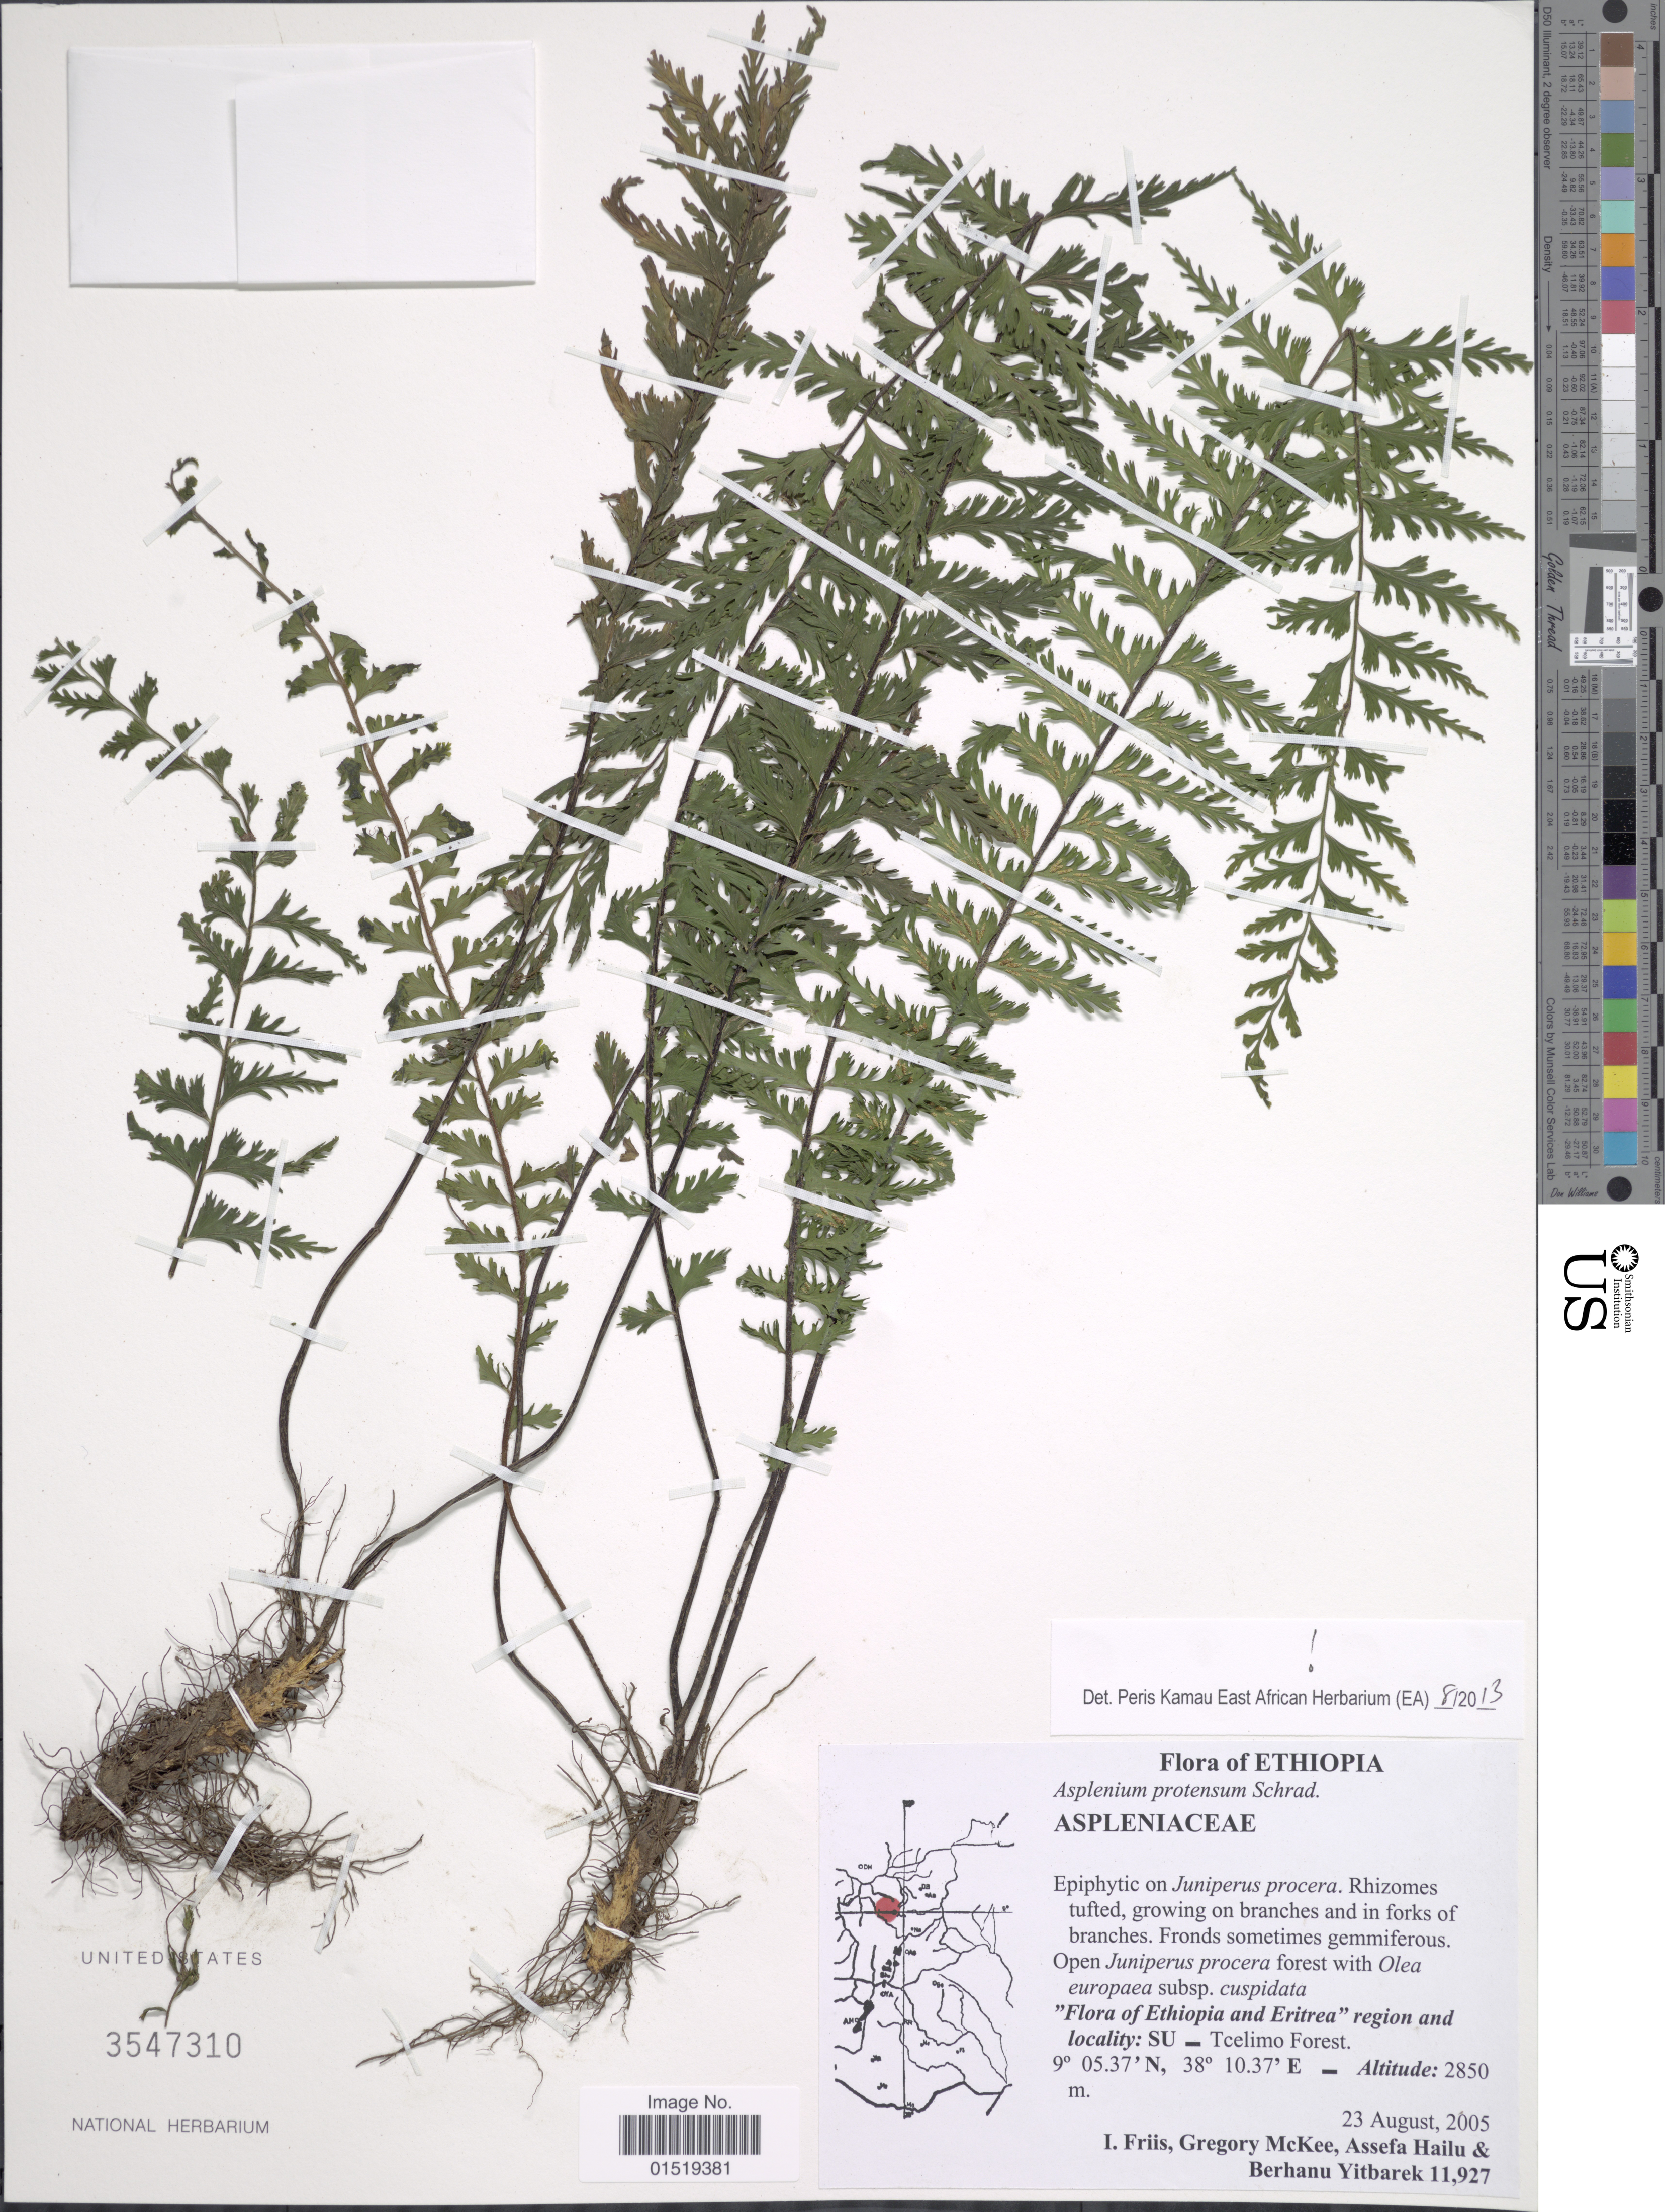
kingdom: Plantae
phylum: Tracheophyta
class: Polypodiopsida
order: Polypodiales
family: Aspleniaceae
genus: Asplenium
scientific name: Asplenium protensum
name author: Schrad.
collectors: I. Friis, G. S. McKee, A. Hailu & B. Yitbarek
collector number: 11927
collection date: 2005-08-23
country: Ethiopia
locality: SU_ Tcelimo Forest.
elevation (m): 2850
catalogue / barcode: US 3547310